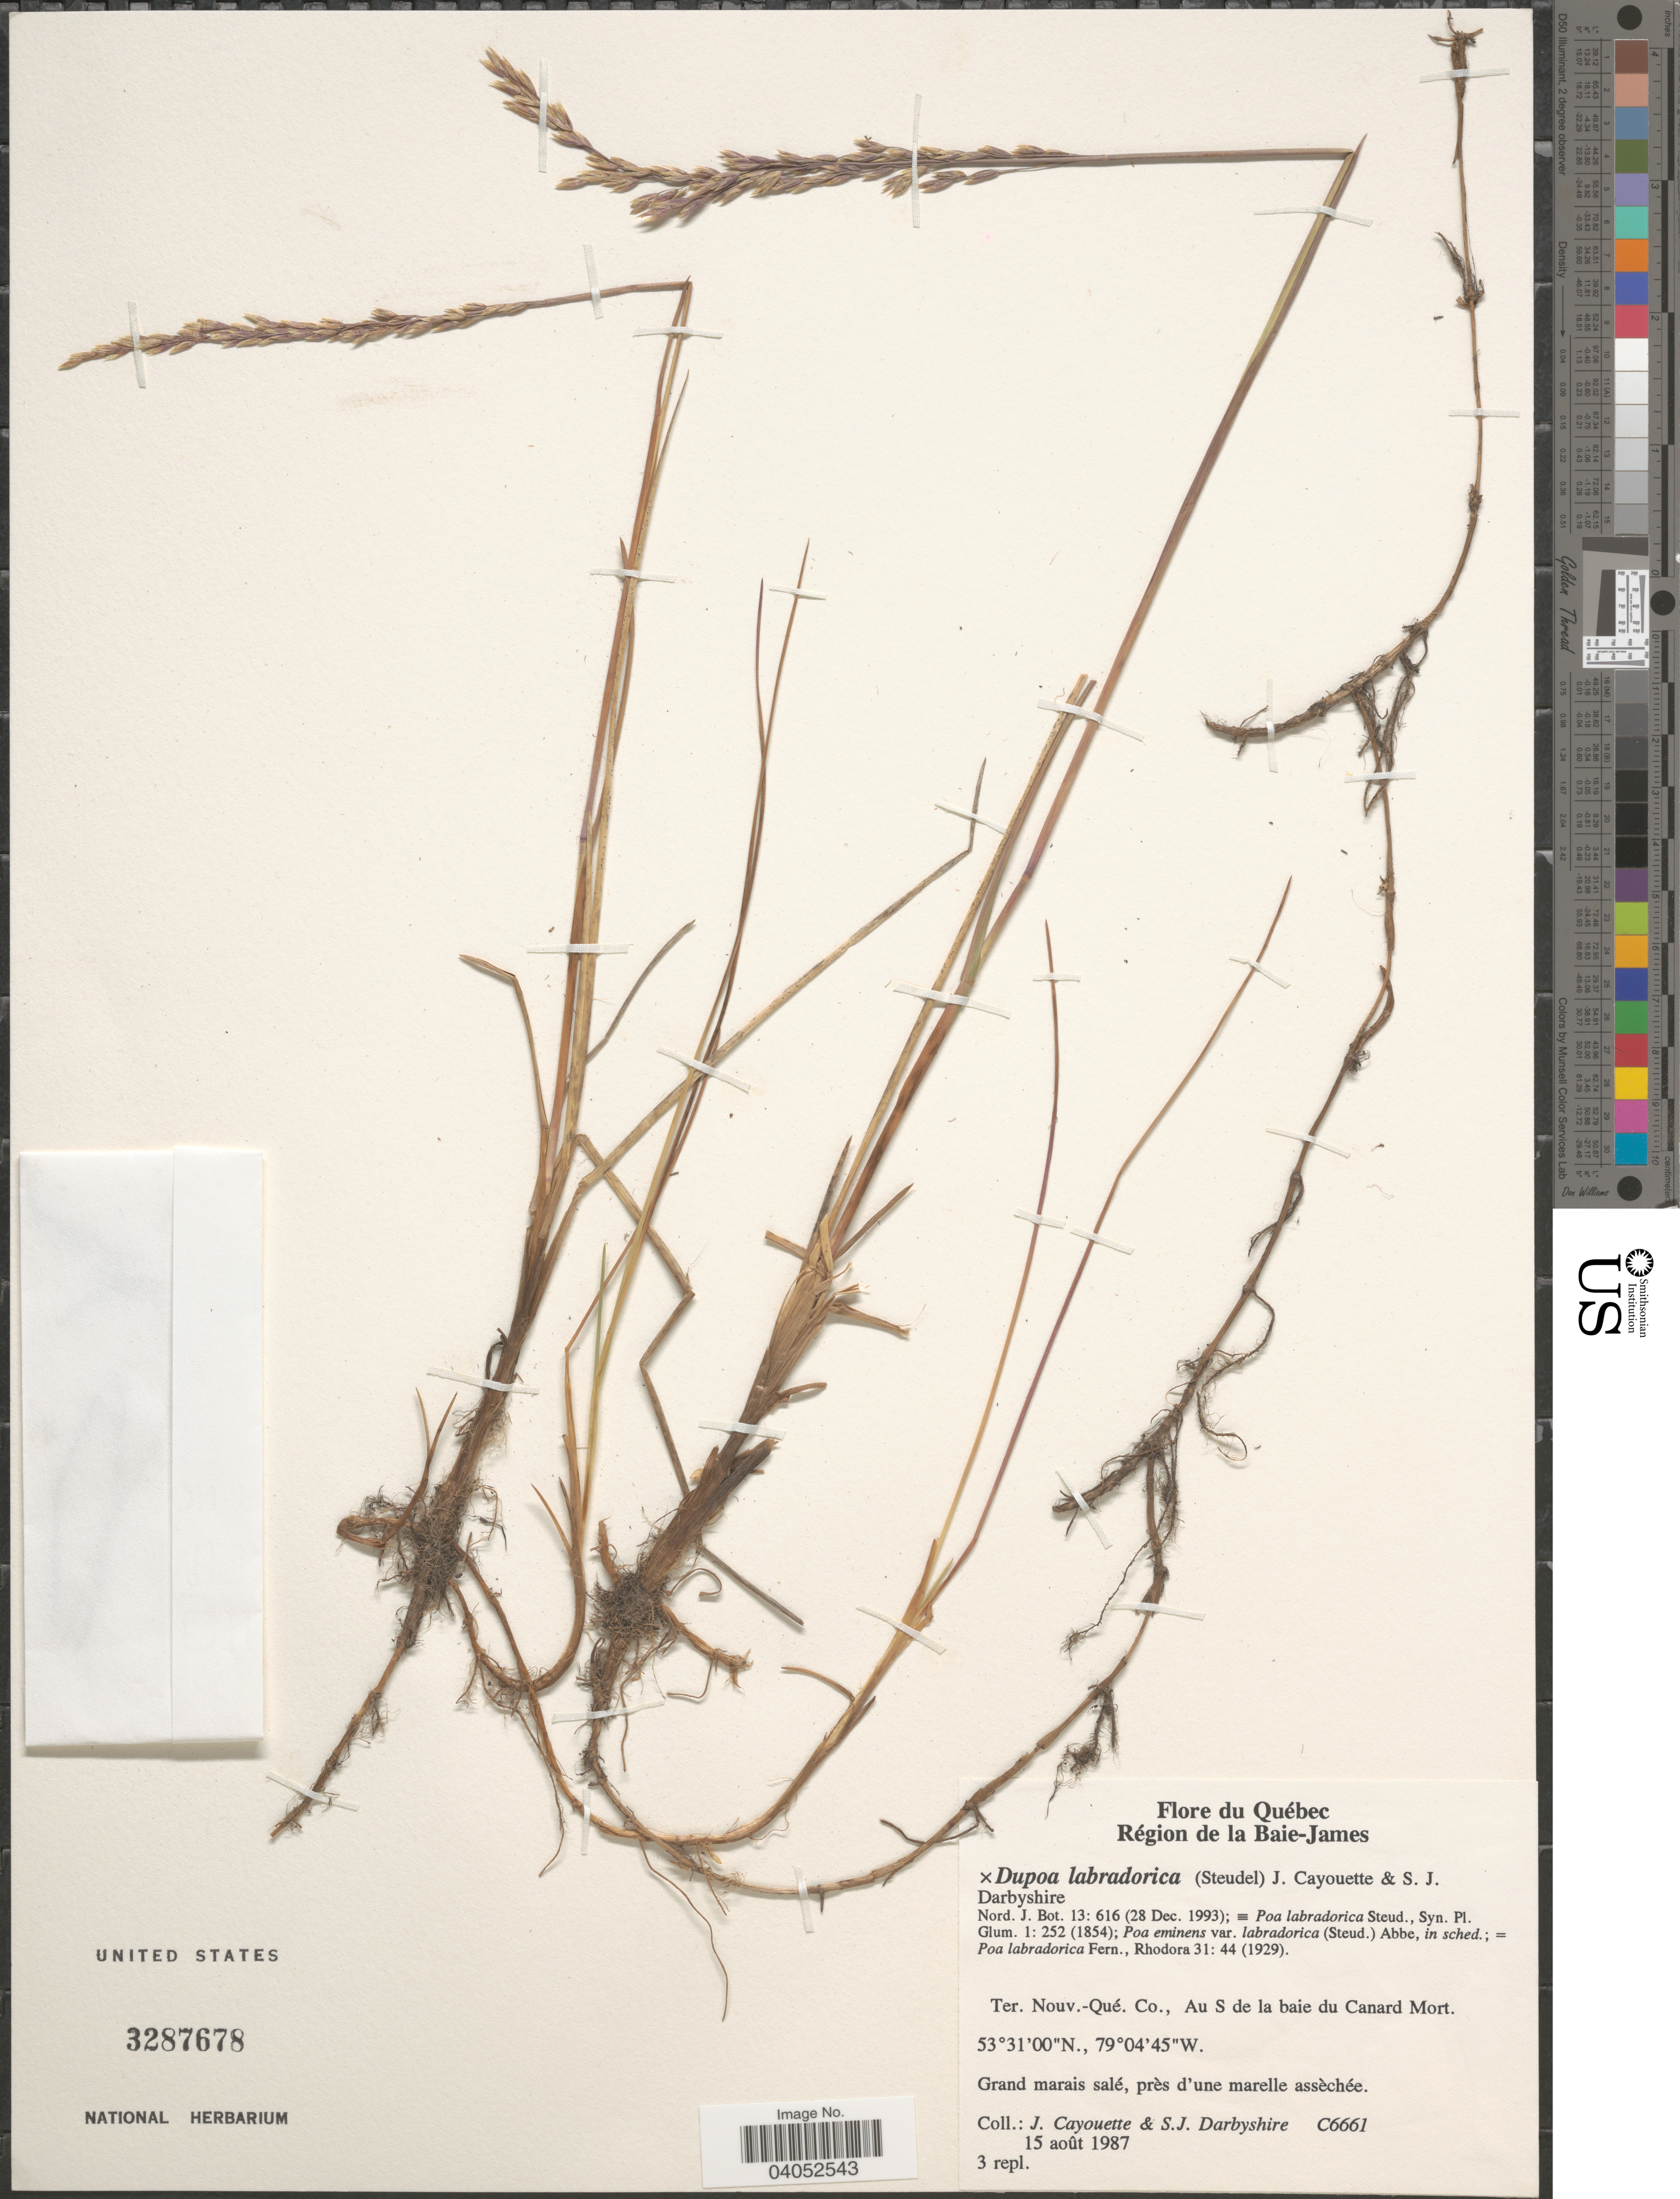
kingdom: Plantae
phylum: Tracheophyta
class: Liliopsida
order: Poales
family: Poaceae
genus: Dupontopoa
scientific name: Dupontopoa labradorica ined.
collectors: J. Cayouette & S. Darbyshire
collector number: C6661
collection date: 1987-08-15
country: Canada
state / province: Quebec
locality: Région de la Baie-James. Ter. Nouv.-Qué. Co., Au S de la baie du Canard Mort.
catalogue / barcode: US 3287678